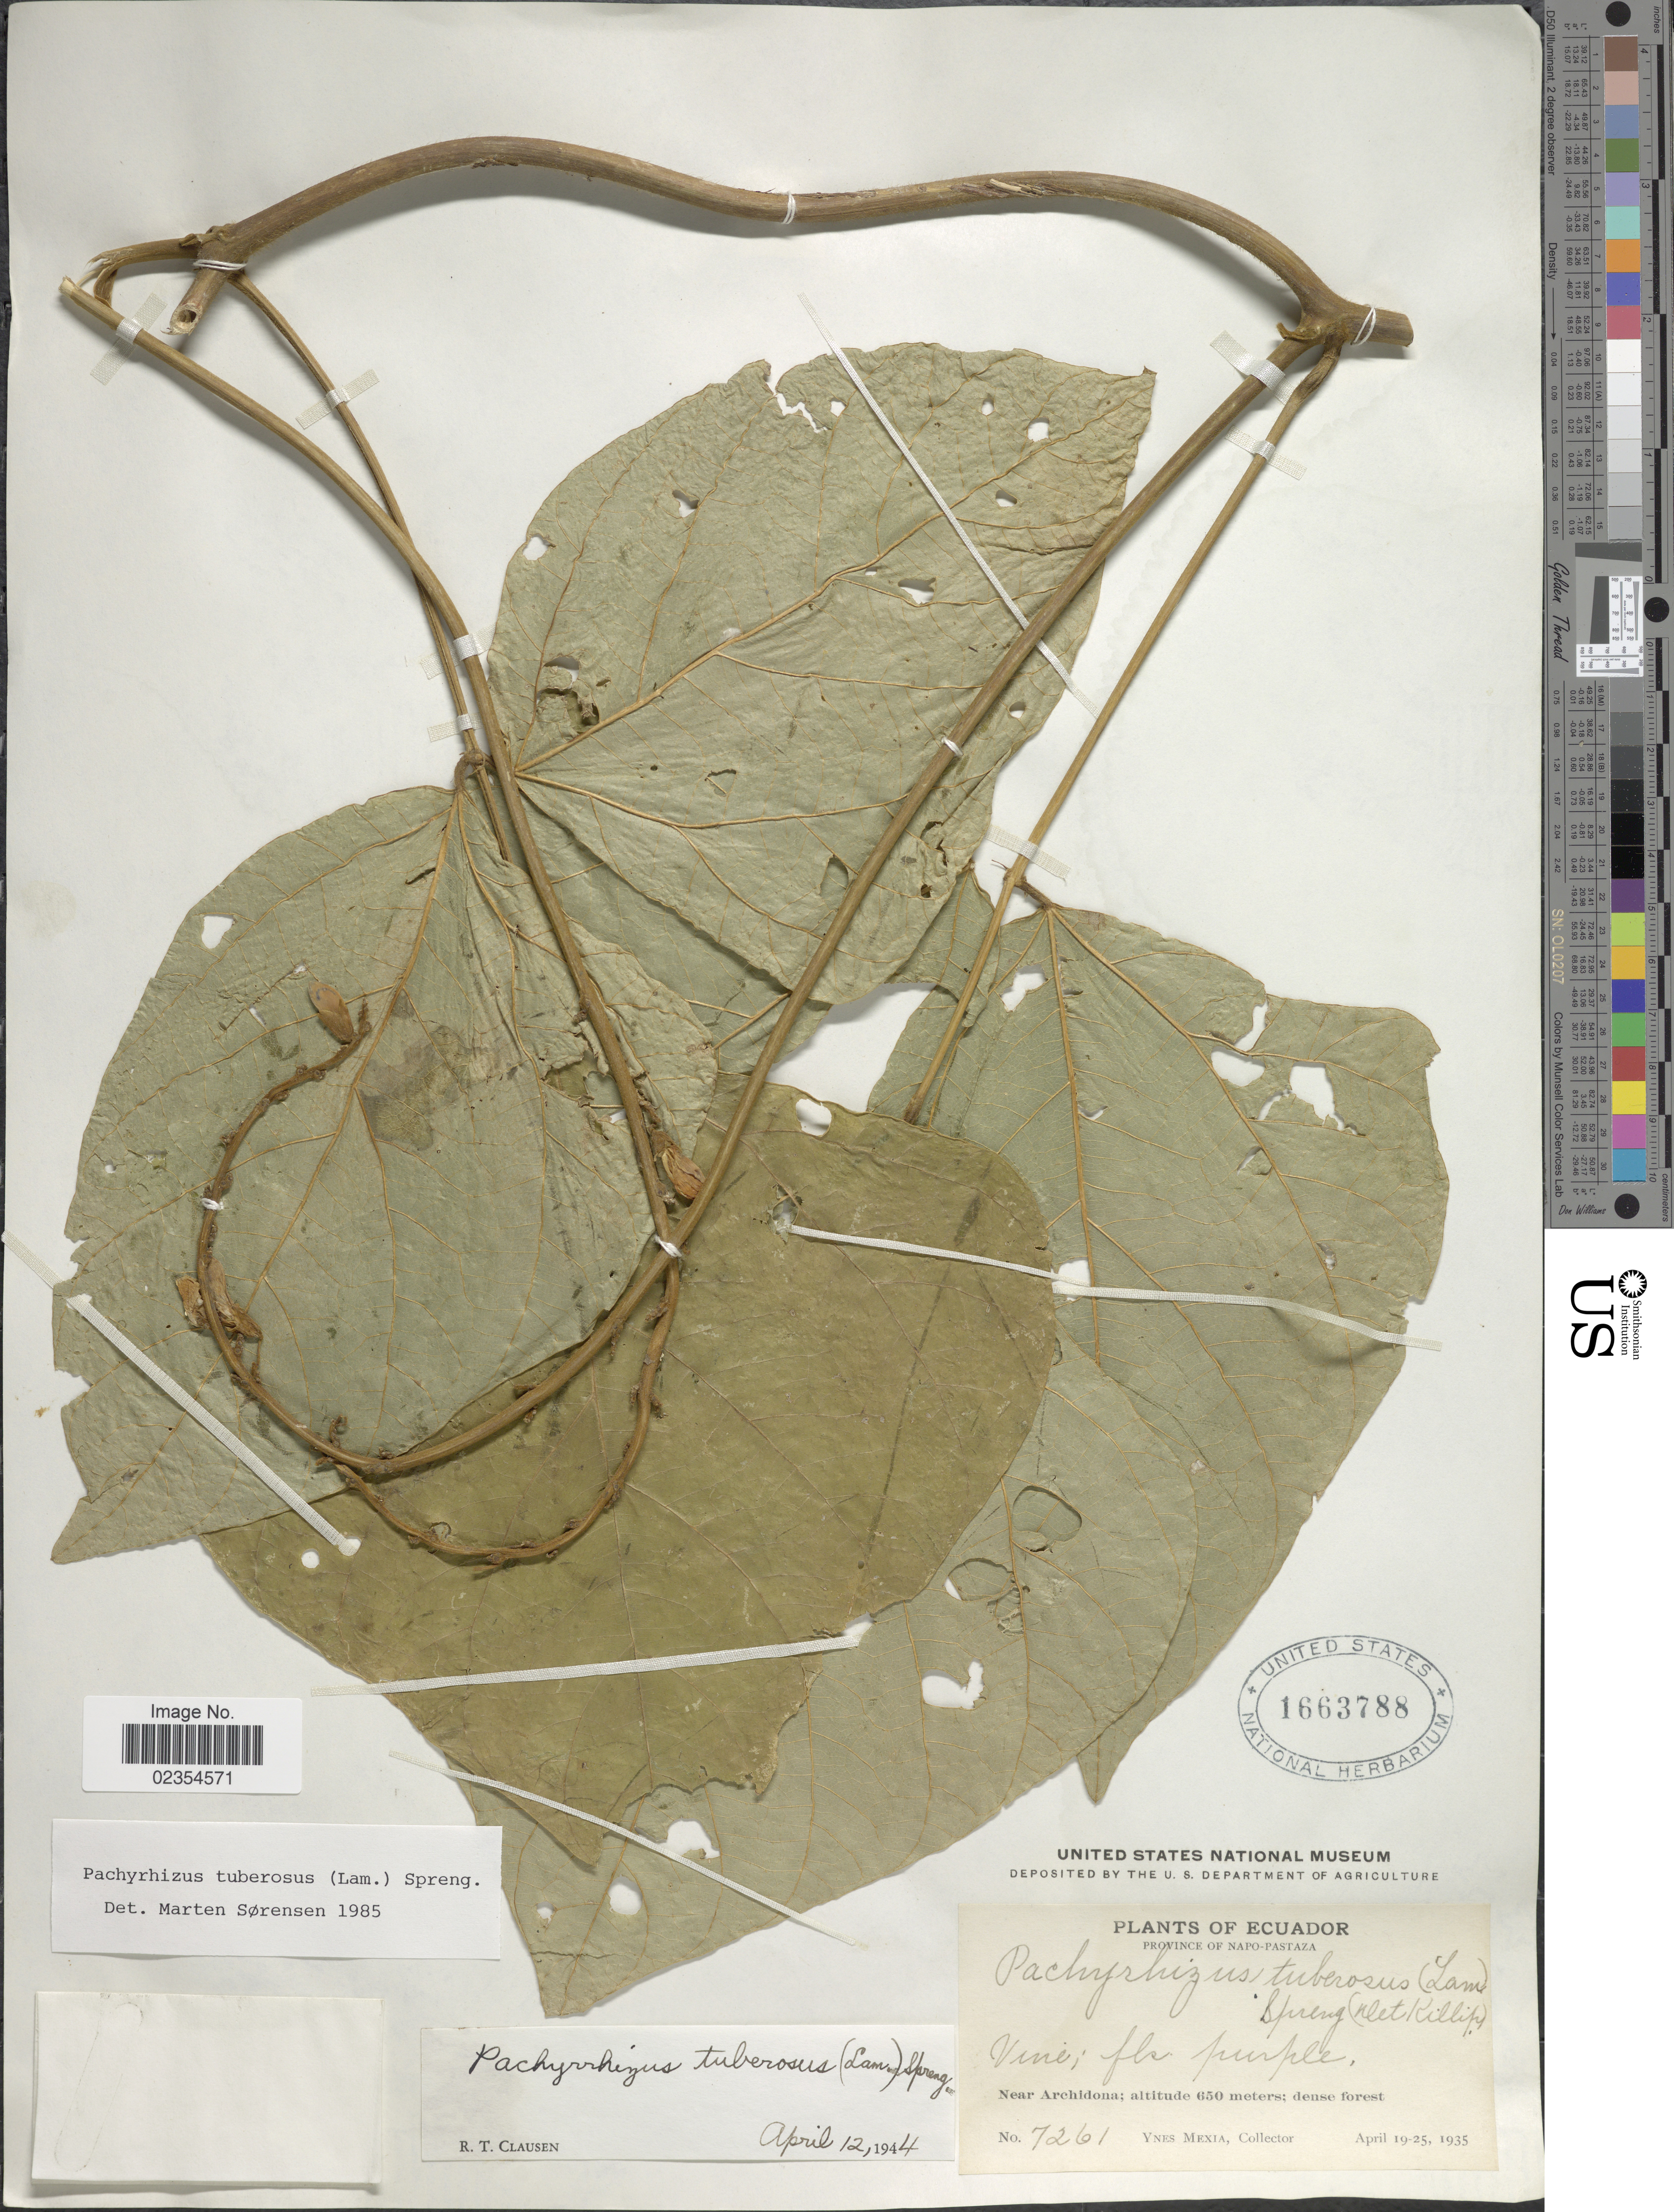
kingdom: Plantae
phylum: Tracheophyta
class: Magnoliopsida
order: Fabales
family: Fabaceae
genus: Pachyrhizus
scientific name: Pachyrhizus tuberosus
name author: (Lam.) Spreng.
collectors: Y. Mexia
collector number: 7261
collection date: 1935-04-19/1935-04-25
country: Ecuador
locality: Province of Napo - Pastaza, near Archidona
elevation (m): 650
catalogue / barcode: US 1663788